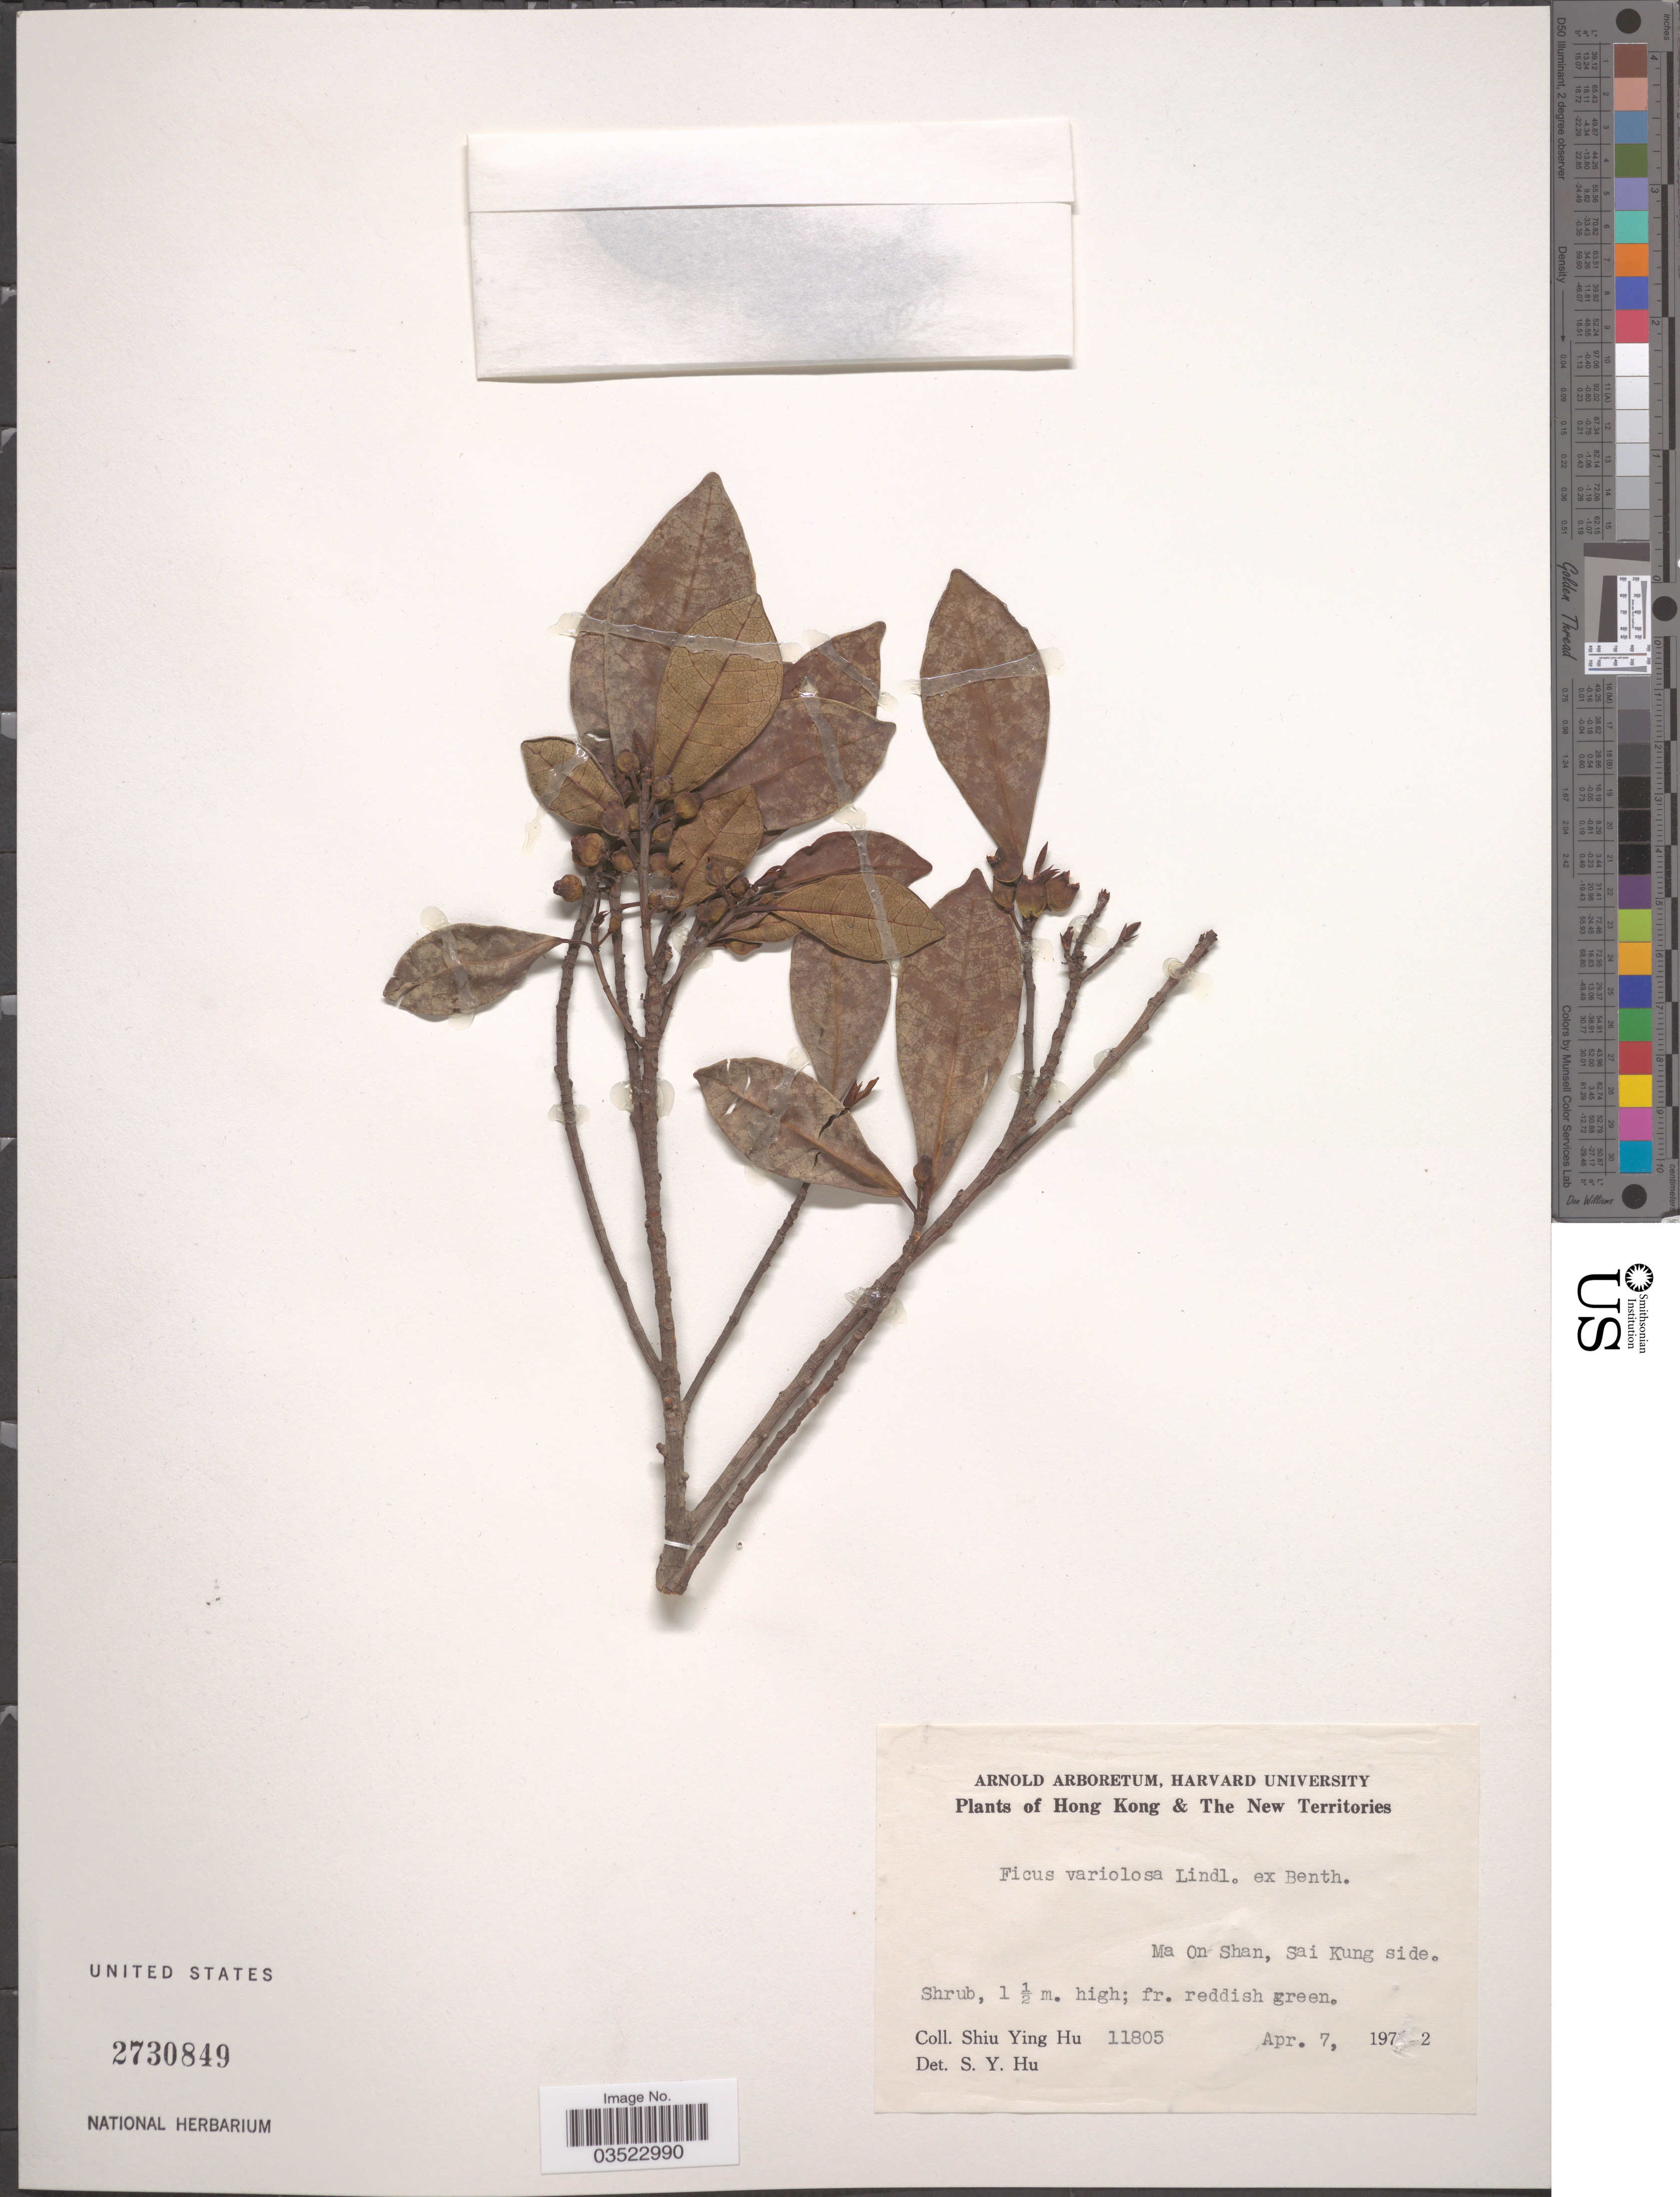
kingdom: Plantae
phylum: Tracheophyta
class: Magnoliopsida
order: Rosales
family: Moraceae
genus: Ficus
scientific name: Ficus variolosa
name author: Lindl. ex Benth.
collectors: S. Y. Hu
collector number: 11805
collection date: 1972-04-07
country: China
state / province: Hong Kong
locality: The New Territories. Ma On Shan, Sai Kung side.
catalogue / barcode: US 2730849